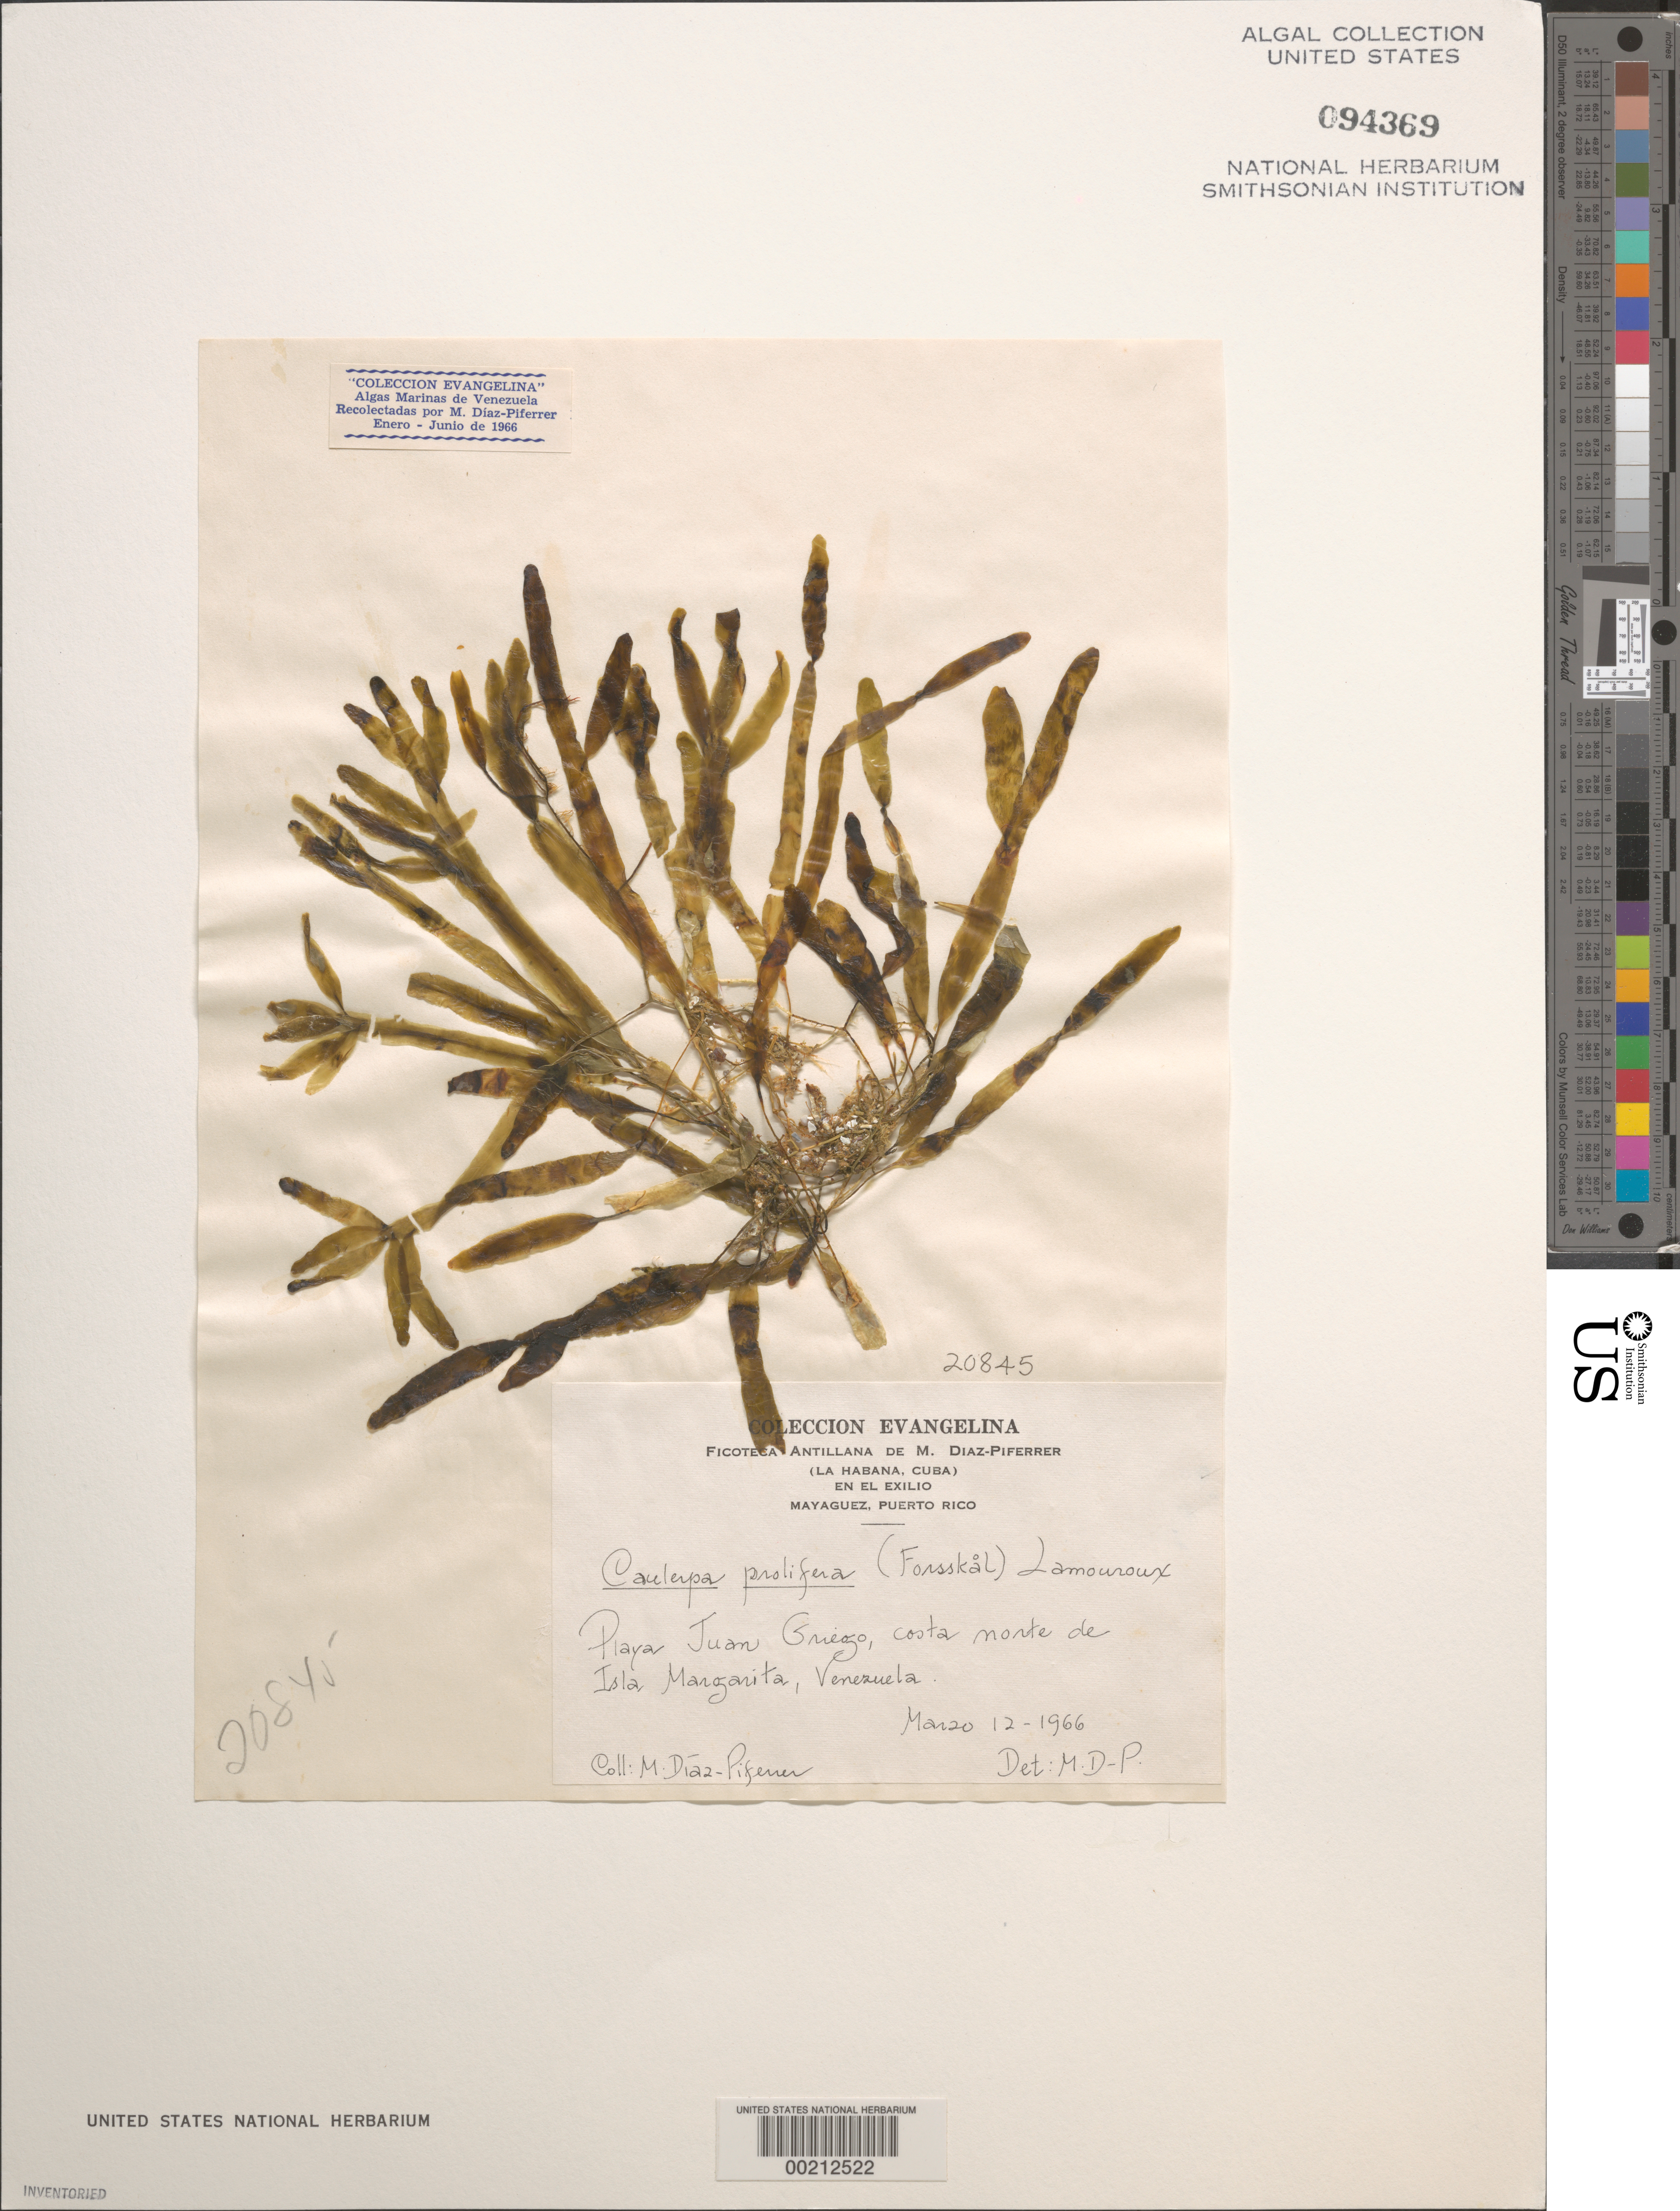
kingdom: Plantae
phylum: Chlorophyta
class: Ulvophyceae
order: Bryopsidales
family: Caulerpaceae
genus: Caulerpa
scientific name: Caulerpa prolifera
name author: (Forssk.) J.V.Lamouroux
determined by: Diaz-Piferrer, M.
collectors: M. Diaz-Piferrer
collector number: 20845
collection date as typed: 12 Mar 1966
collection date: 1966-03-12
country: Venezuela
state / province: Nueva Esparta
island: Margarita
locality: Playa Juan Griego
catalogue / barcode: US 94369